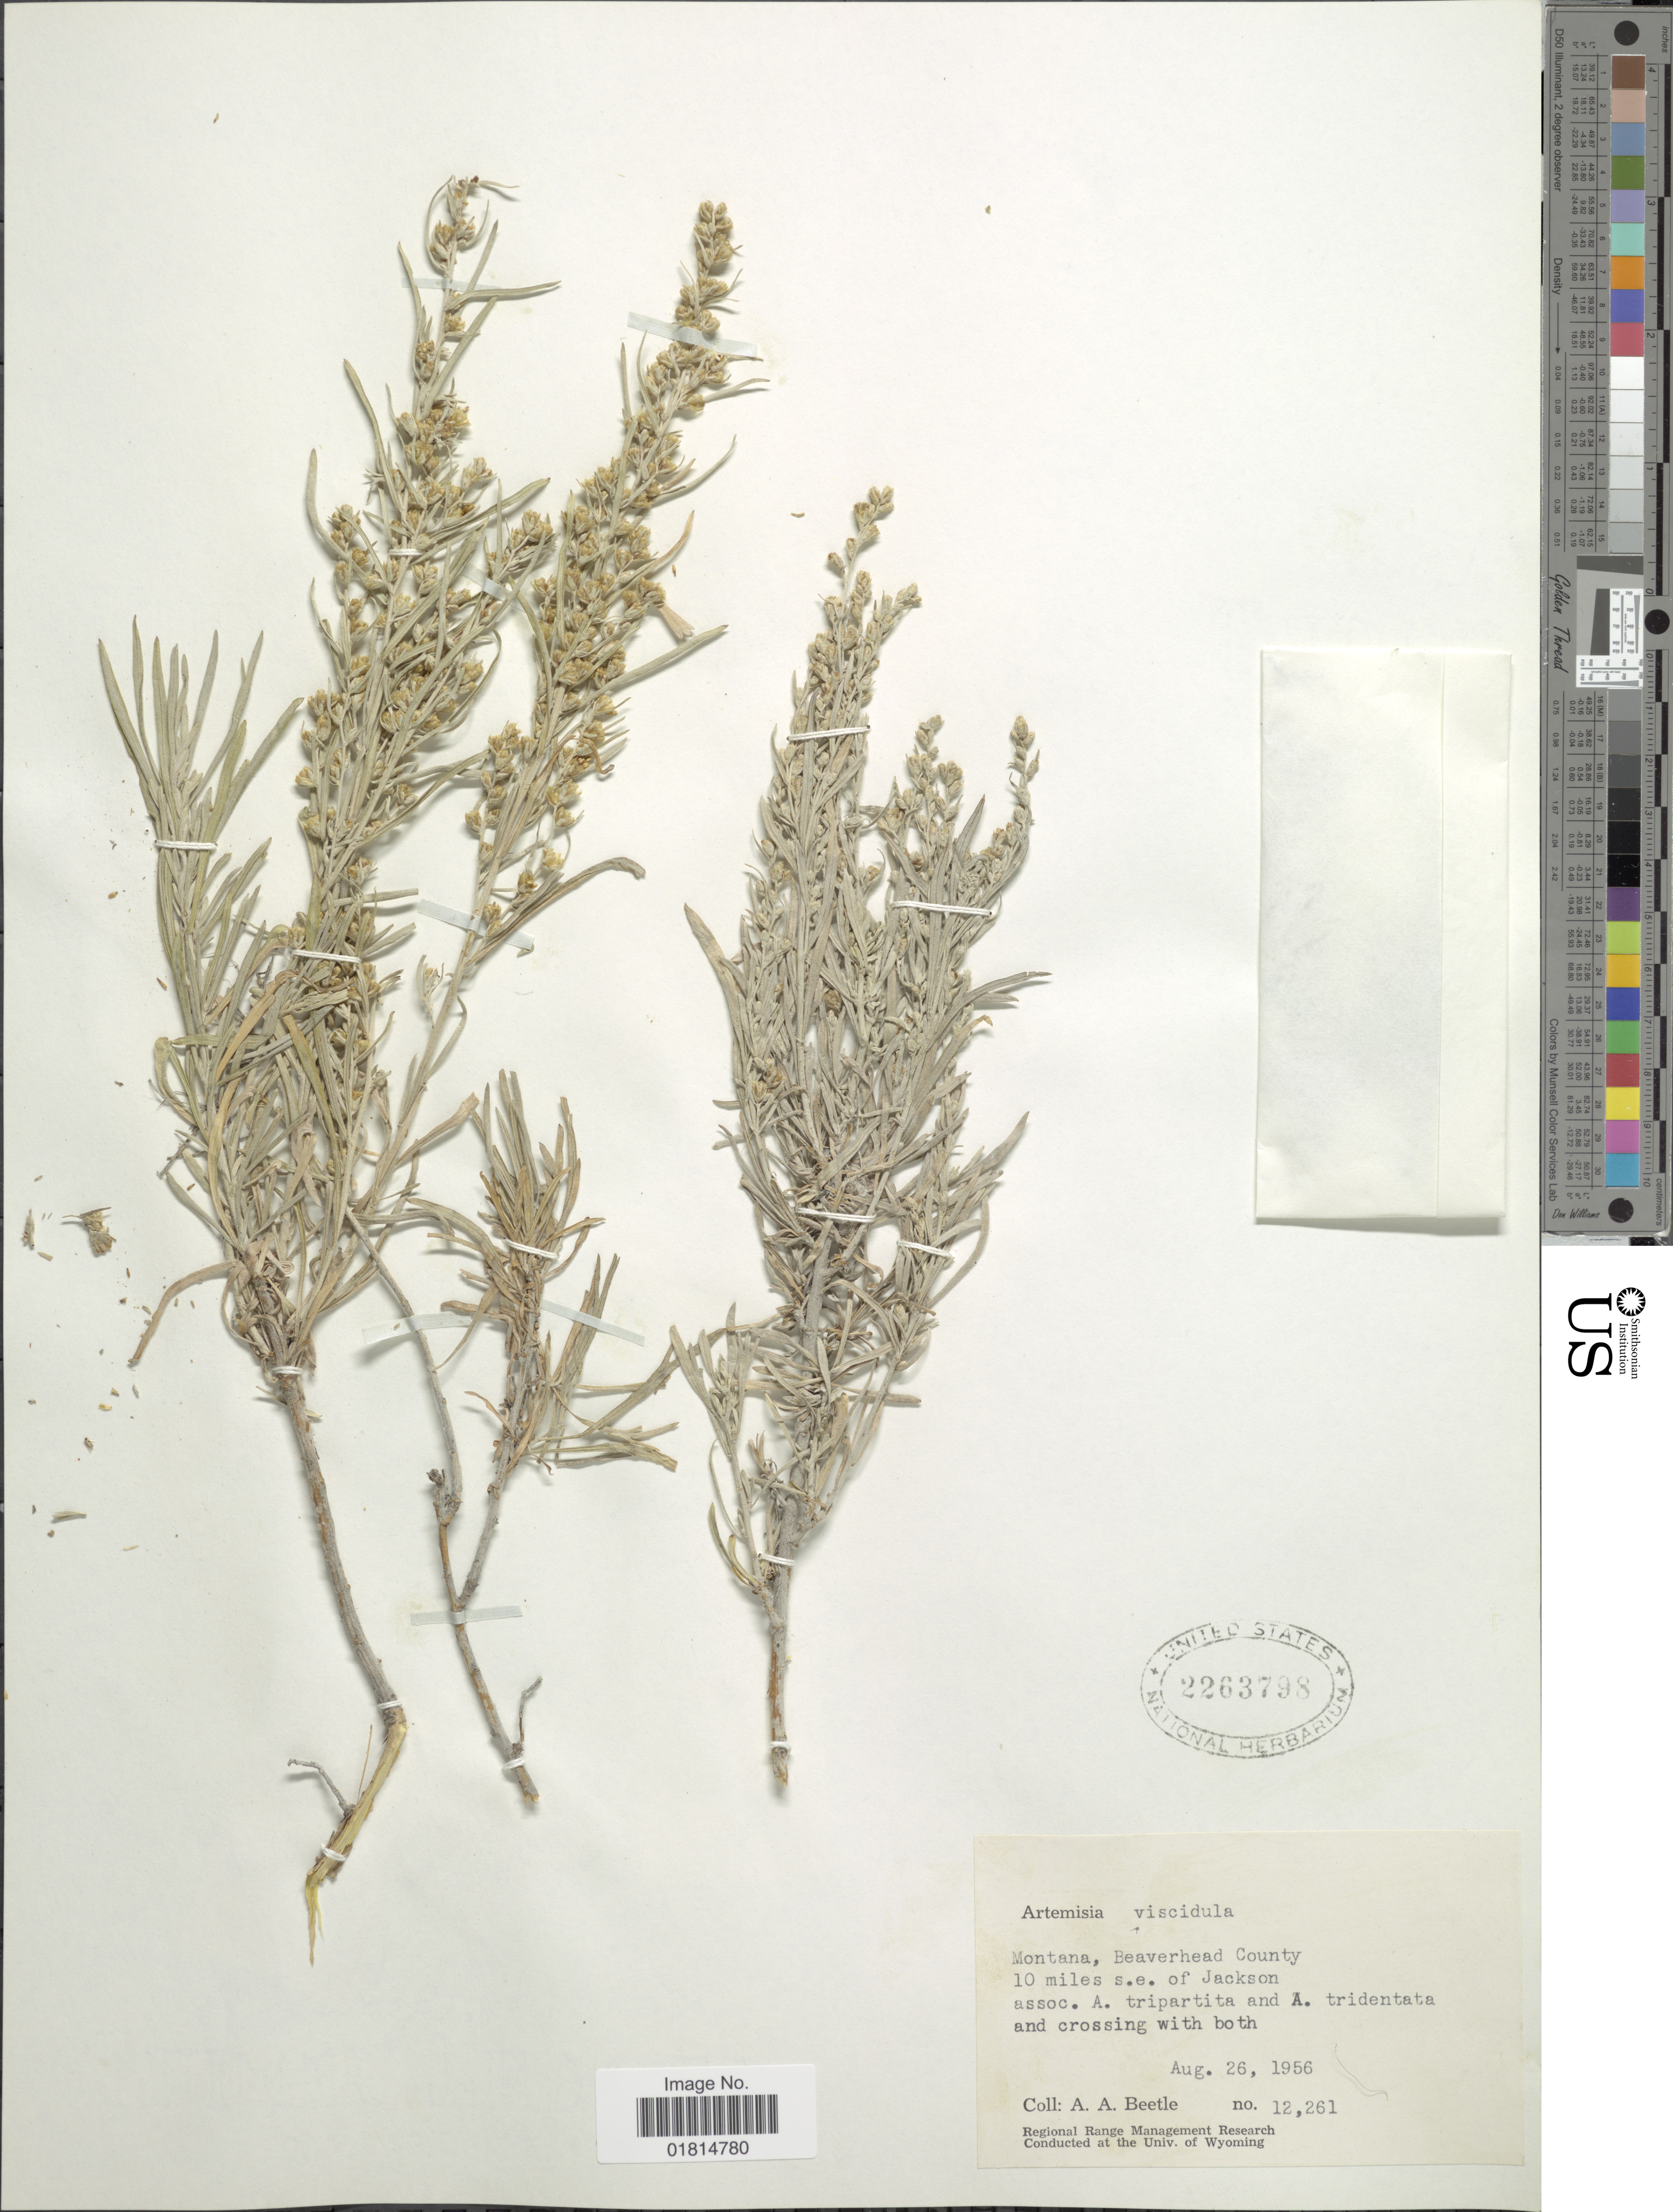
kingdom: Plantae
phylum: Tracheophyta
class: Magnoliopsida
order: Asterales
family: Asteraceae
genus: Artemisia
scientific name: Artemisia cana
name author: Pursh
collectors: A. A. Beetle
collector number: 12261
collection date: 1956-08-26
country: United States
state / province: Montana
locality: Montana, Beaverhead County 10 miles s.e. of Jackson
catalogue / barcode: US 2263798